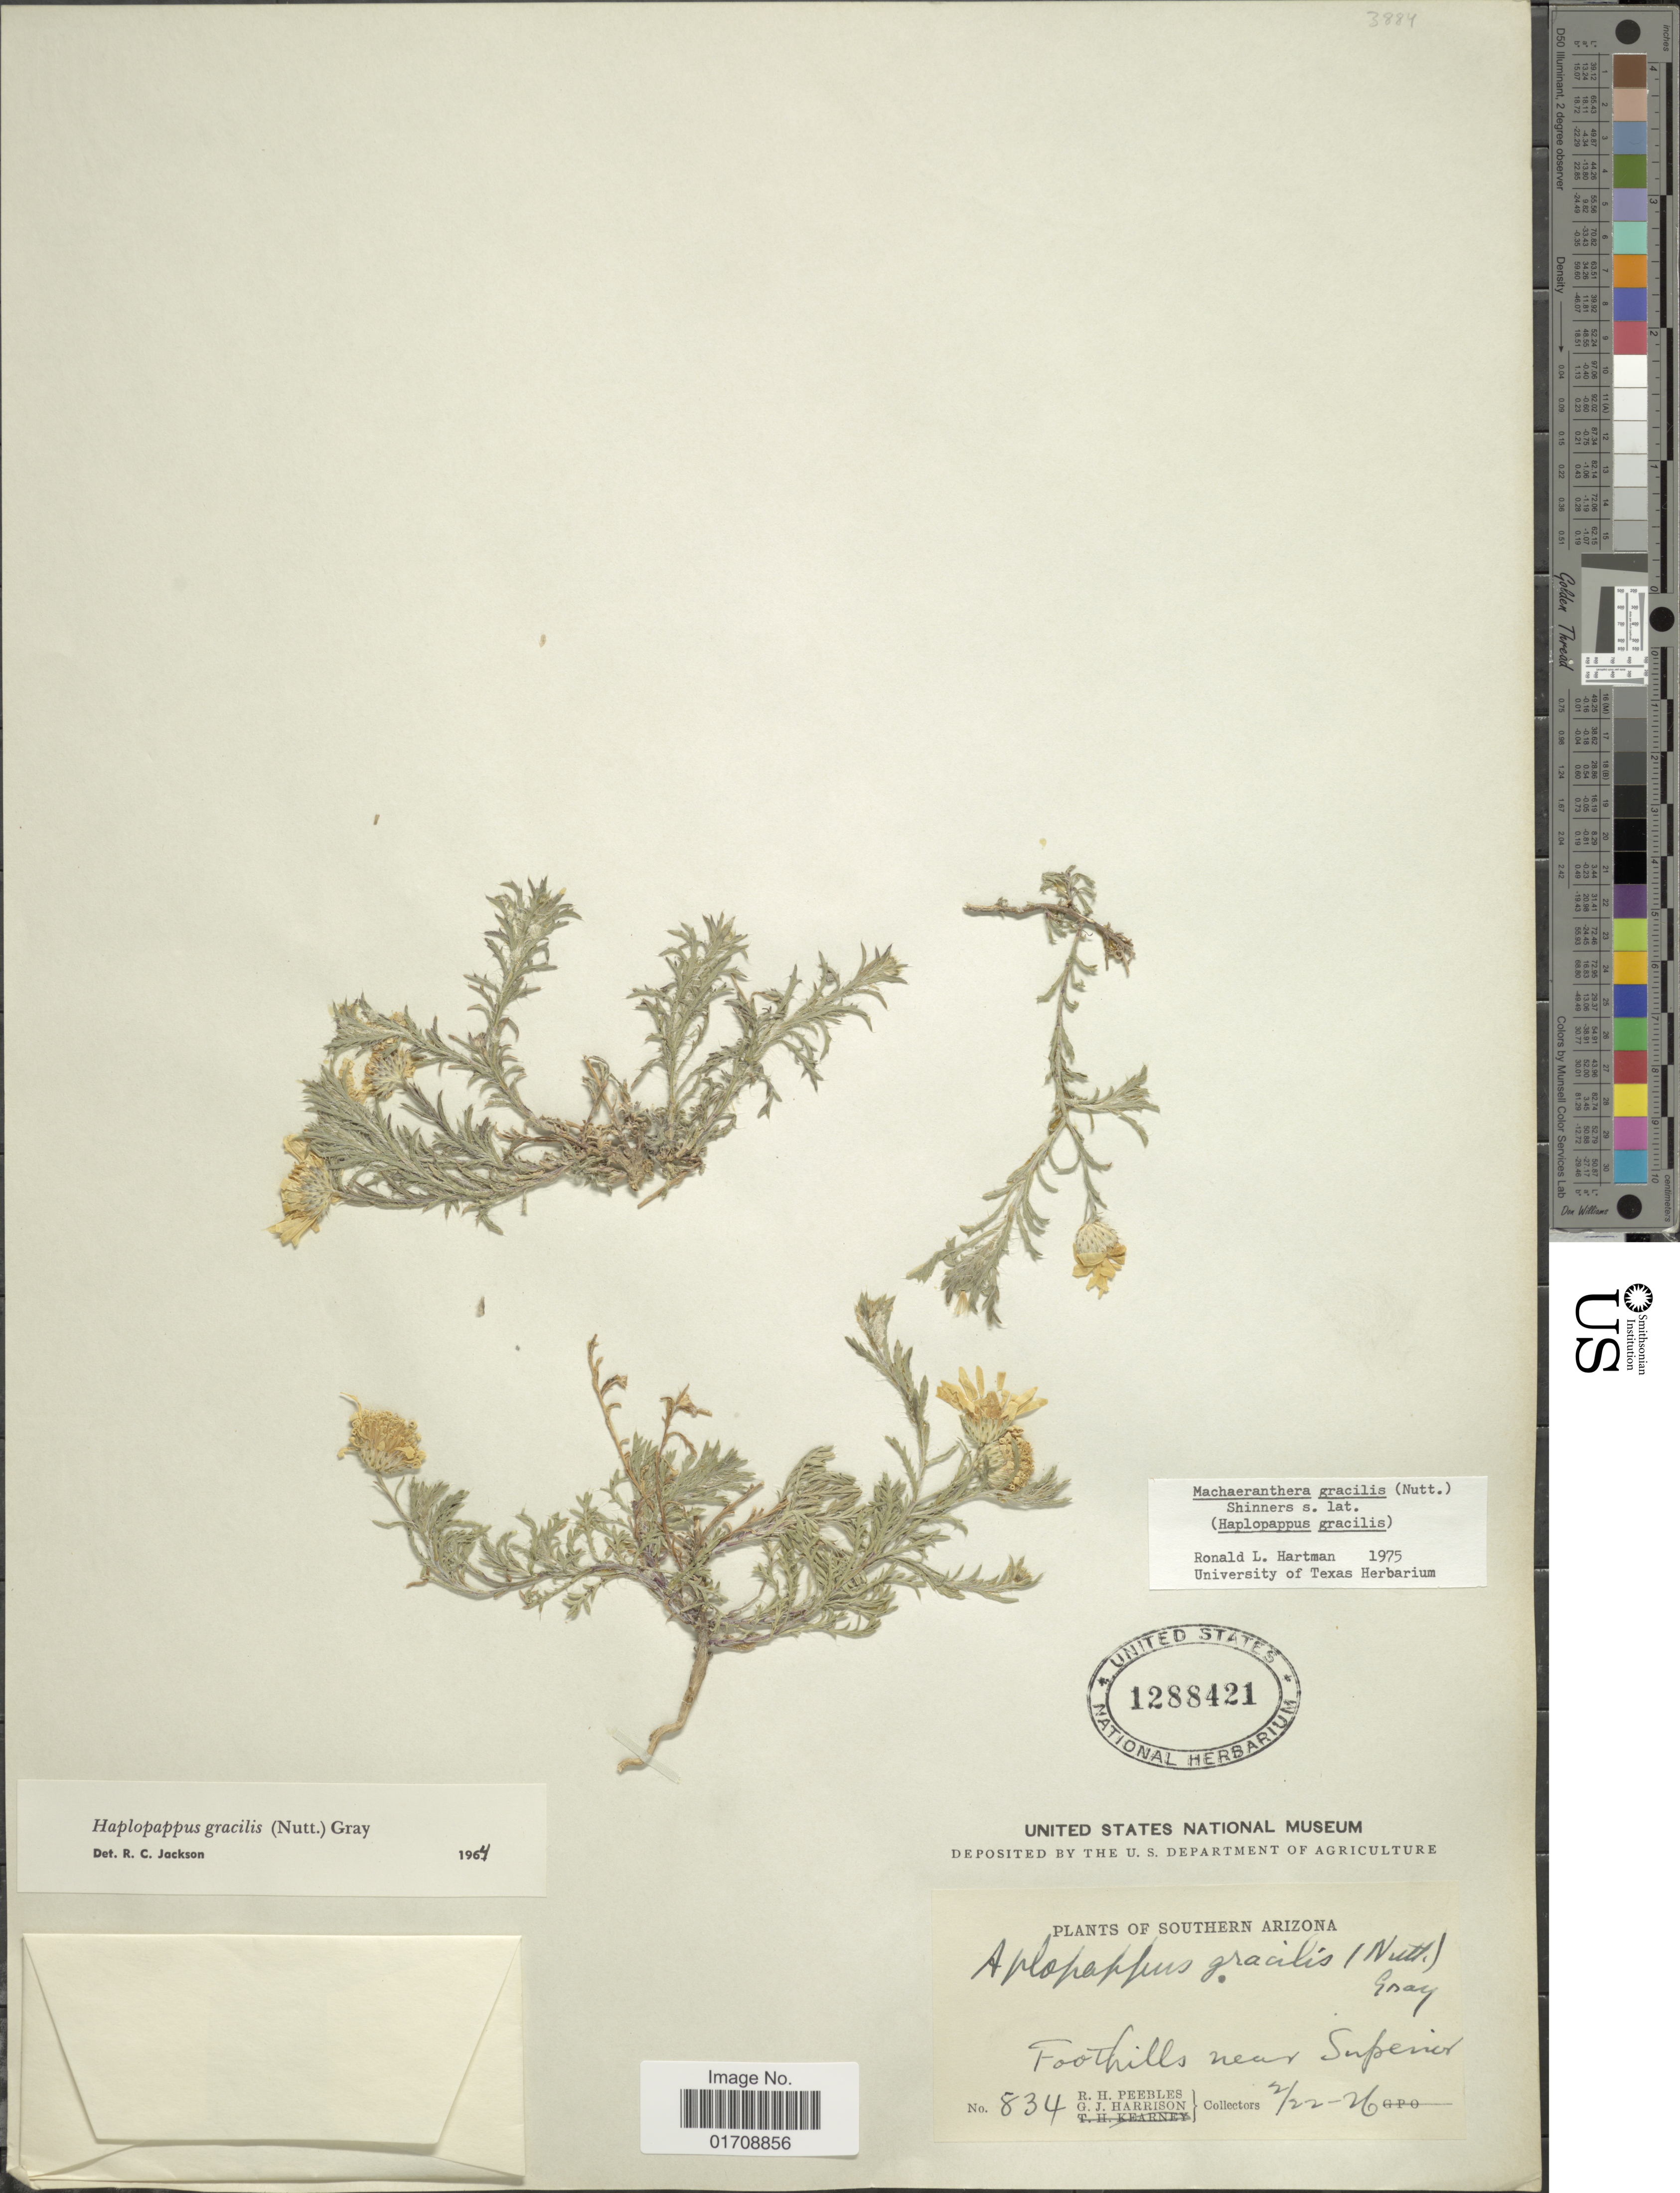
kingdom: Plantae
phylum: Tracheophyta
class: Magnoliopsida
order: Asterales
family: Asteraceae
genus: Machaeranthera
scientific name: Machaeranthera gracilis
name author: (Nutt.) Shinners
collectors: R. H. Peebles & G. J. Harrison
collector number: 834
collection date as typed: Transcribed d/m/y: 22/2/26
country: United States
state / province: Arizona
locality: Southern Arizona, Foothills near Superior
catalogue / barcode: US 1288421